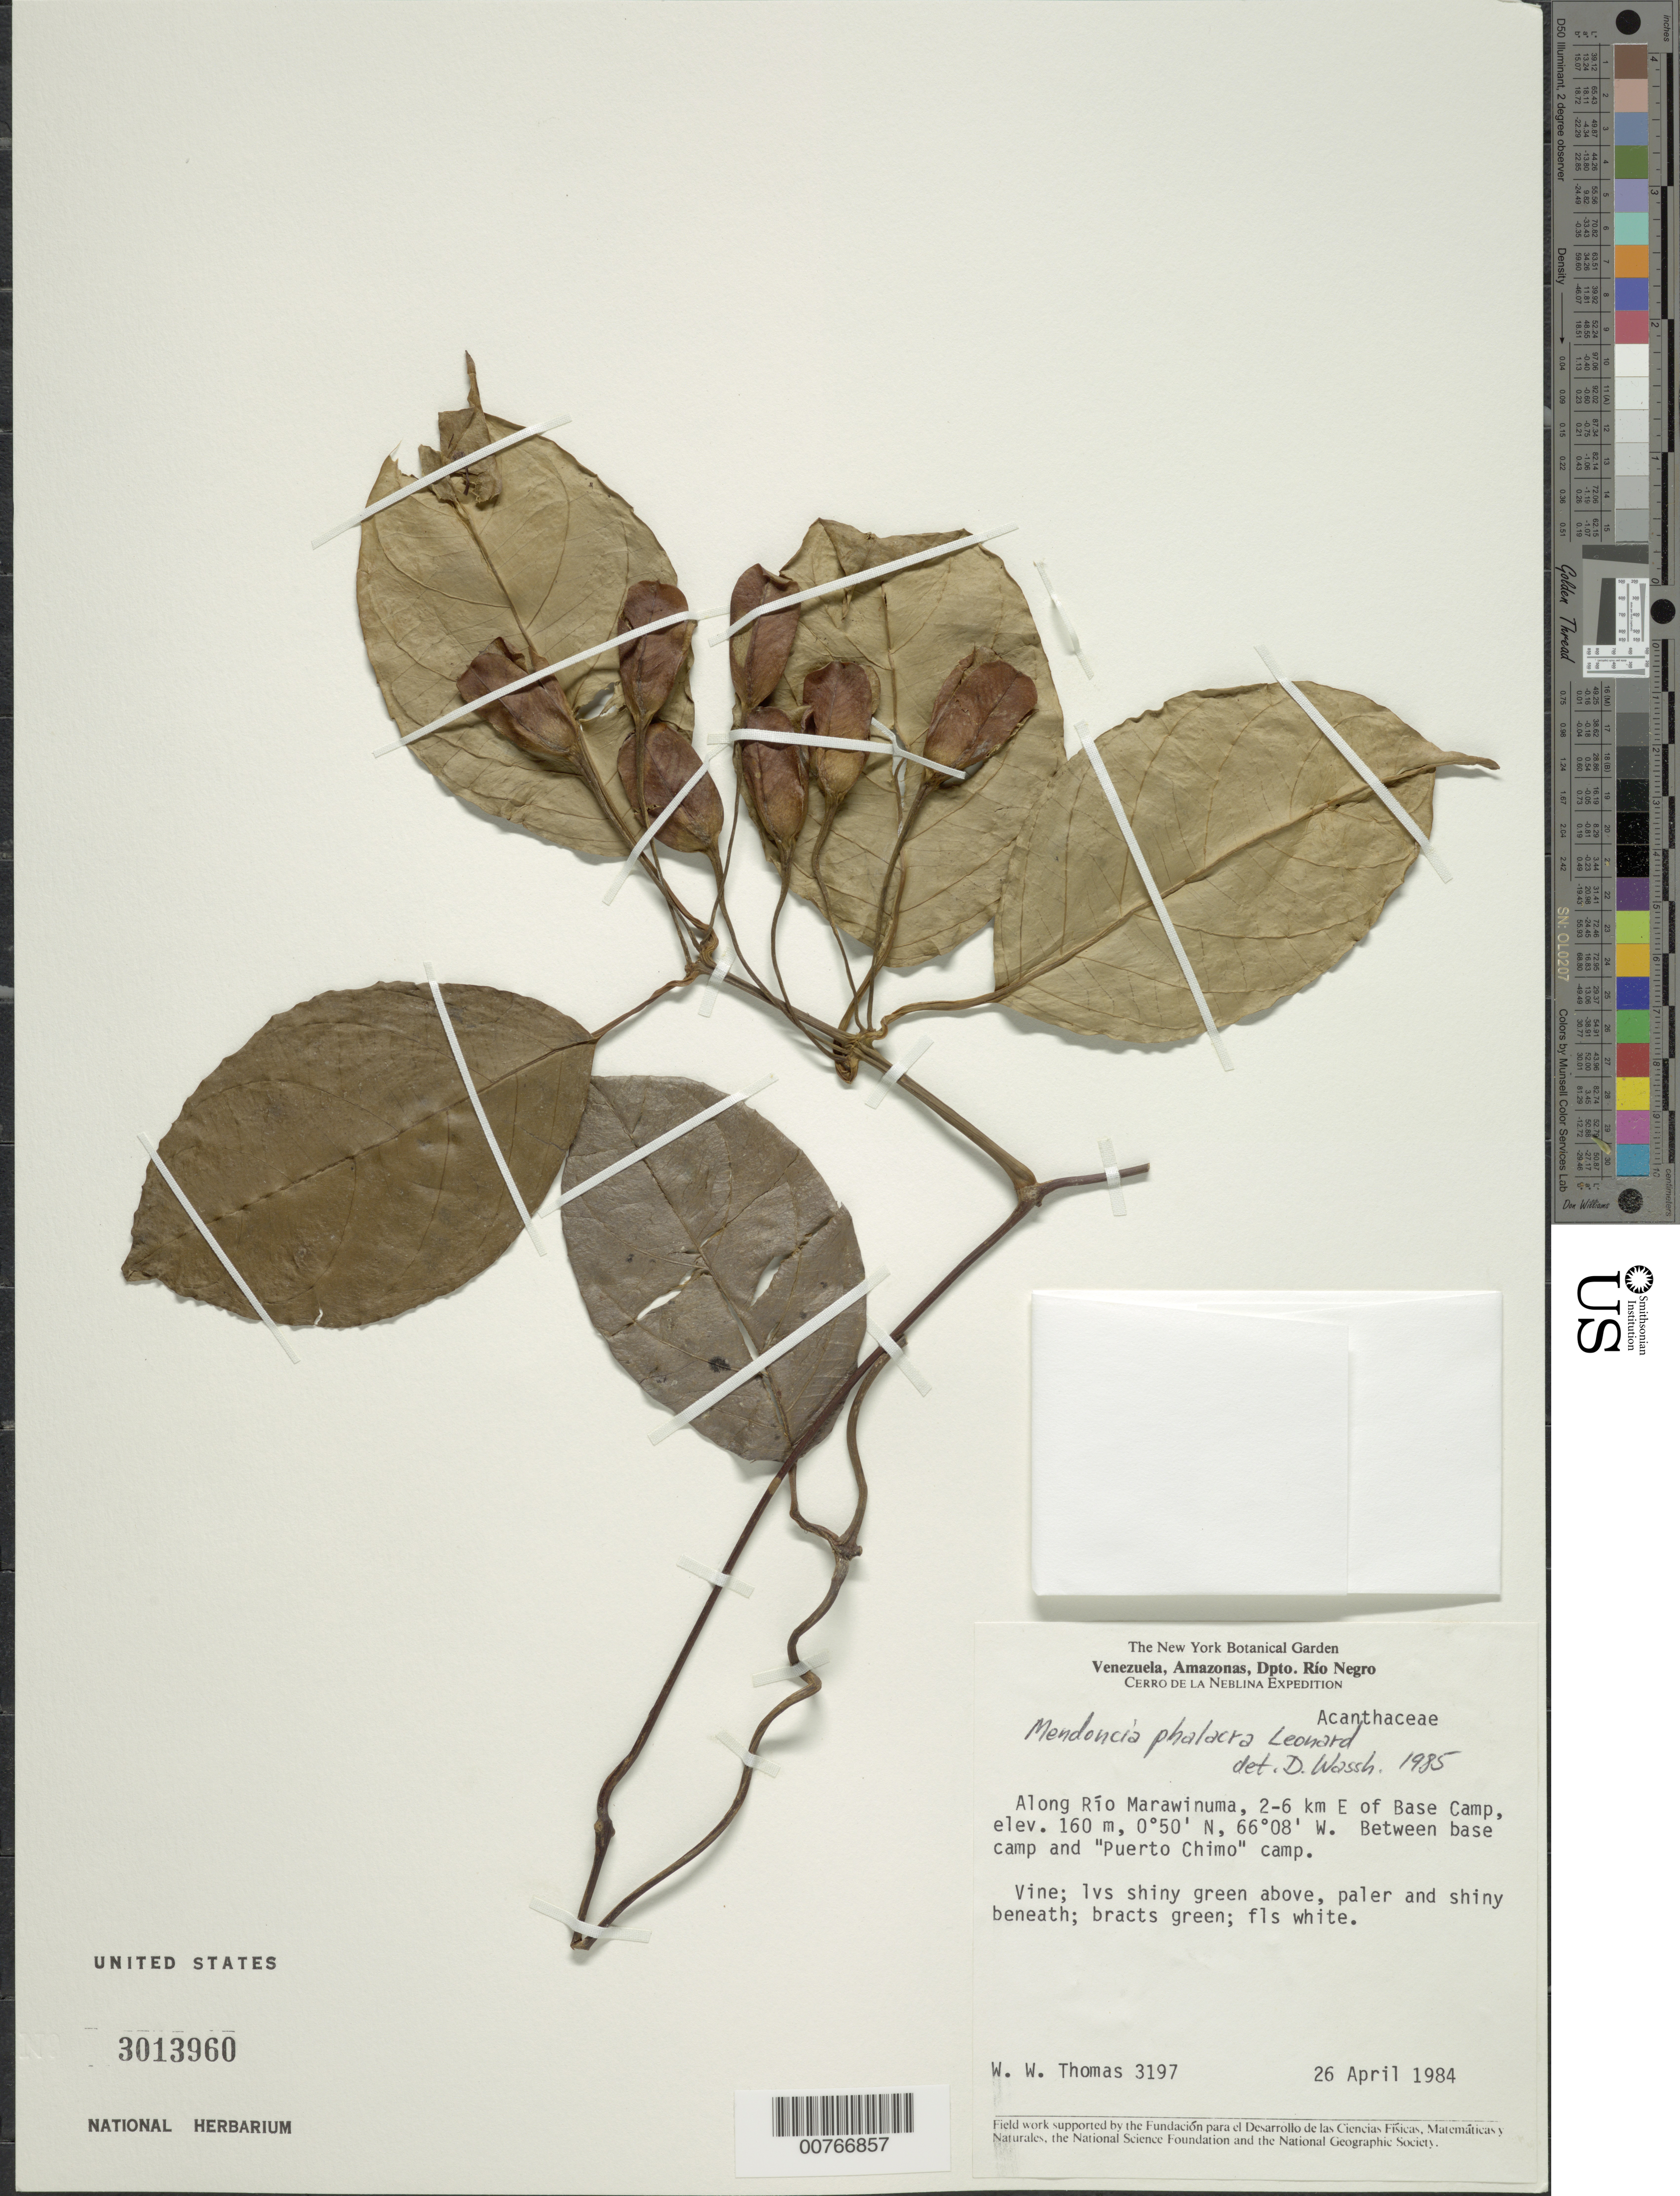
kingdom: Plantae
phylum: Tracheophyta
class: Magnoliopsida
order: Lamiales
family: Acanthaceae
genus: Mendoncia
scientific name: Mendoncia phalacra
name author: Leonard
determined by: Wasshausen, Dieter C., (BOT), Smithsonian Institution - National Museum of Natural History (UNITED STATES)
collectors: W. W. Thomas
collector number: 3197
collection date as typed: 26-Apr-84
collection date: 1984-04-26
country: Venezuela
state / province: Amazonas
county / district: Río Negro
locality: Río Mawarinuma, 2-6 km E of Base Camp, between base camp and "Puerto Chimo" camp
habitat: Along river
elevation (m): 160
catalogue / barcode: US 3013960